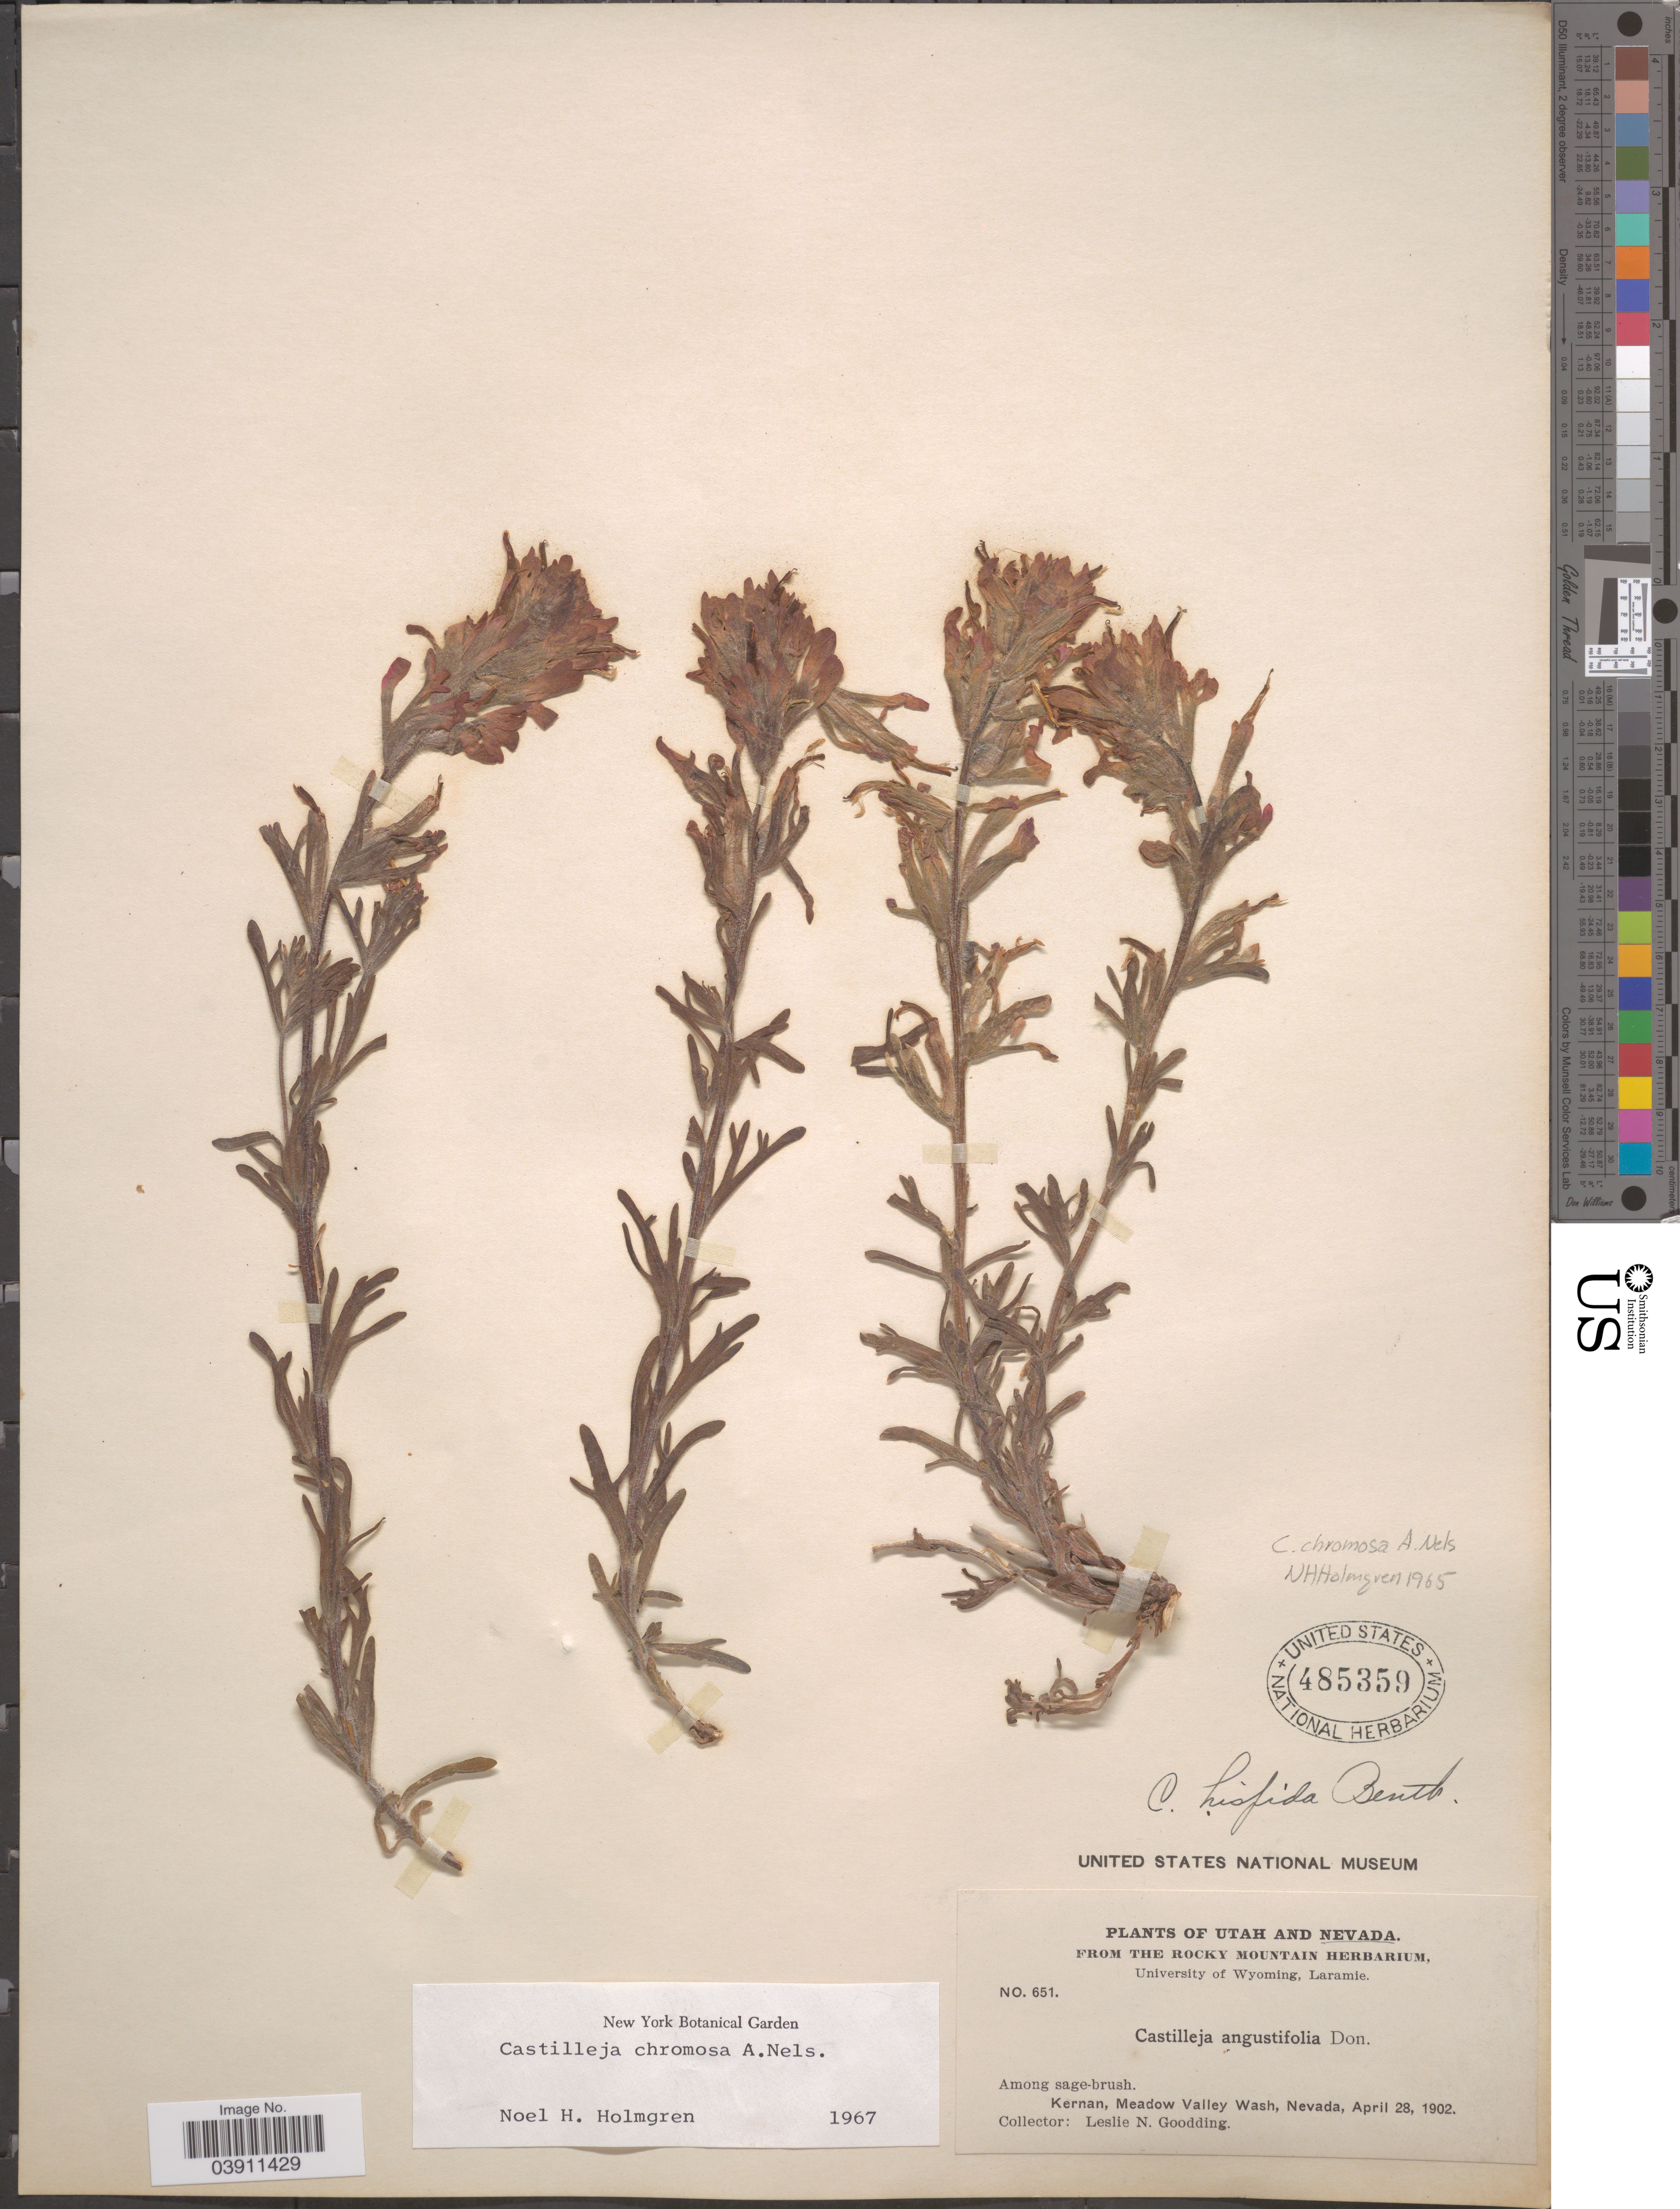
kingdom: Plantae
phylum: Tracheophyta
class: Magnoliopsida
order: Lamiales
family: Orobanchaceae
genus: Castilleja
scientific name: Castilleja chromosa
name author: A. Nelson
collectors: L. N. Goodding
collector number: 651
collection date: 1902-04-28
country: United States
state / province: Nevada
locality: Kernan, Meadow Valley Wash.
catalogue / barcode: US 485359